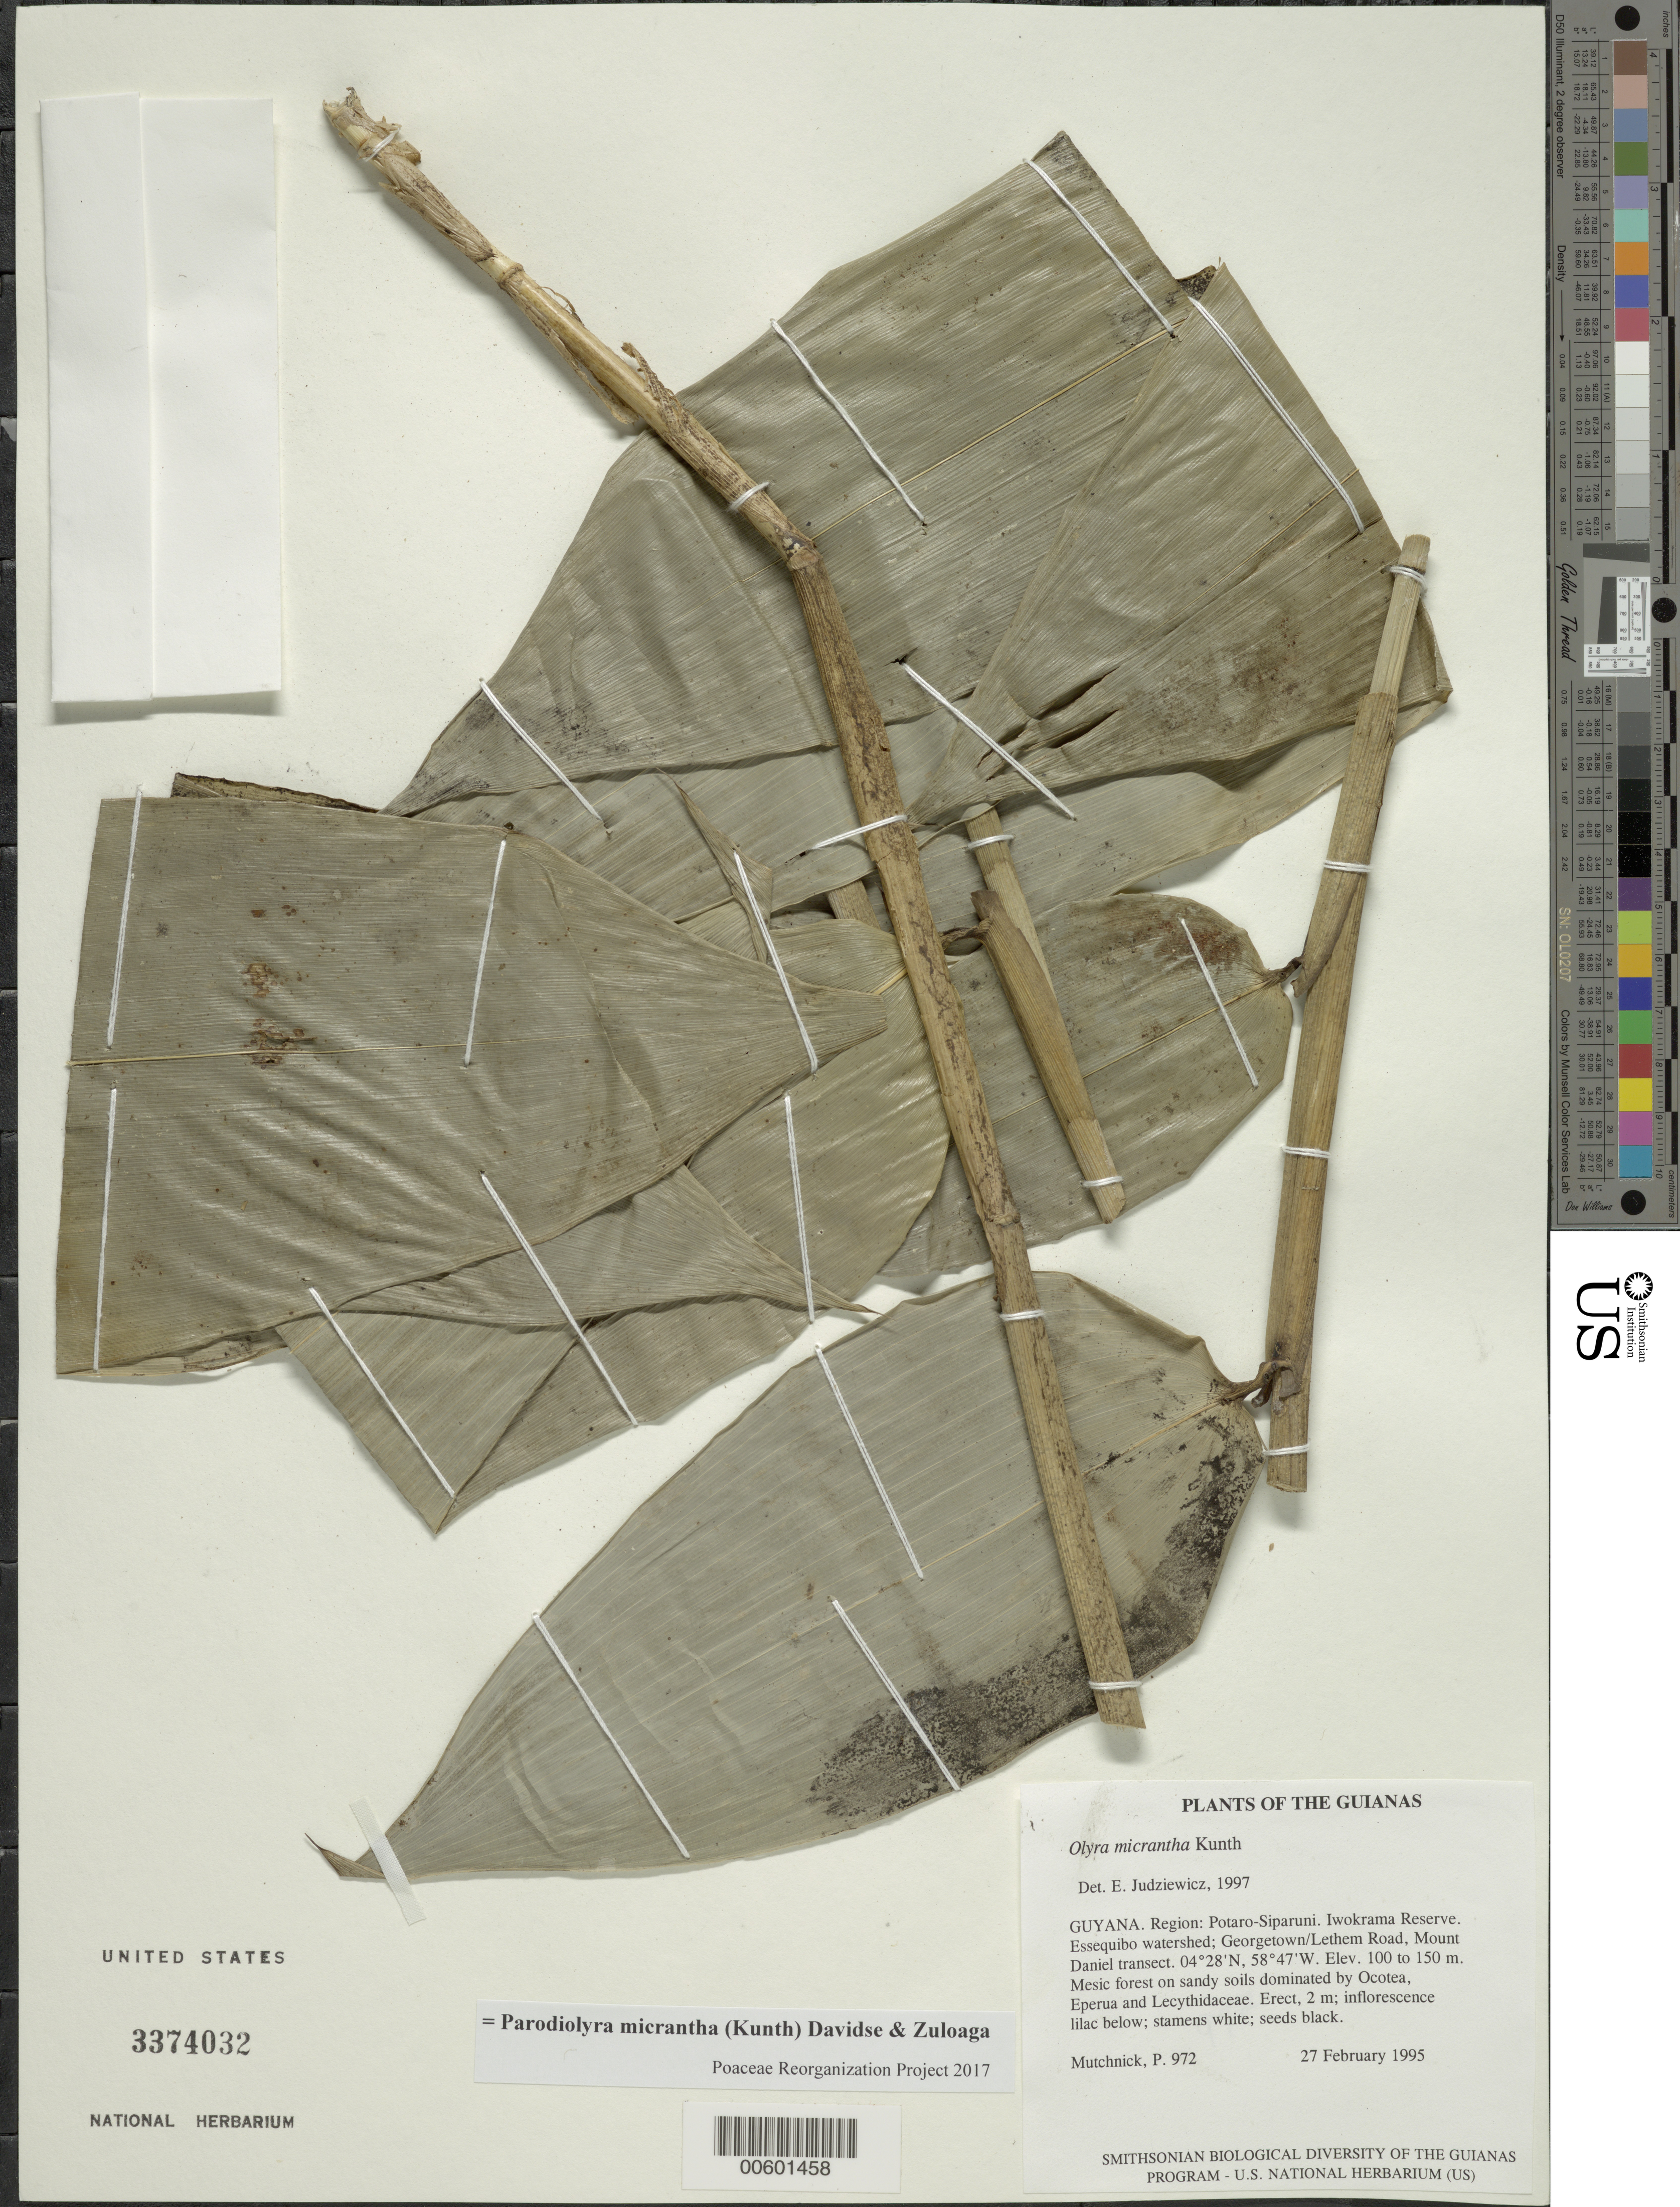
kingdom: Plantae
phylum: Tracheophyta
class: Liliopsida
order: Poales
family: Poaceae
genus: Parodiolyra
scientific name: Parodiolyra micrantha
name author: (Kunth) Davidse & Zuloaga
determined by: Poaceae Reorganization Project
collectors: P. Mutchnick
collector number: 972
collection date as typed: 27 February 1995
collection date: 1995-02-27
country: Guyana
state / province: Potaro-Siparuni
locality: Iwokrama Reserve. Essequibo watershed; Georgetown/Lethem Road, Mount Daniel transect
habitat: Mesic forest on sandy soils dominated by Ocotea, Eperua and Lecythidaceae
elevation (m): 100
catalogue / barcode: US 3374032